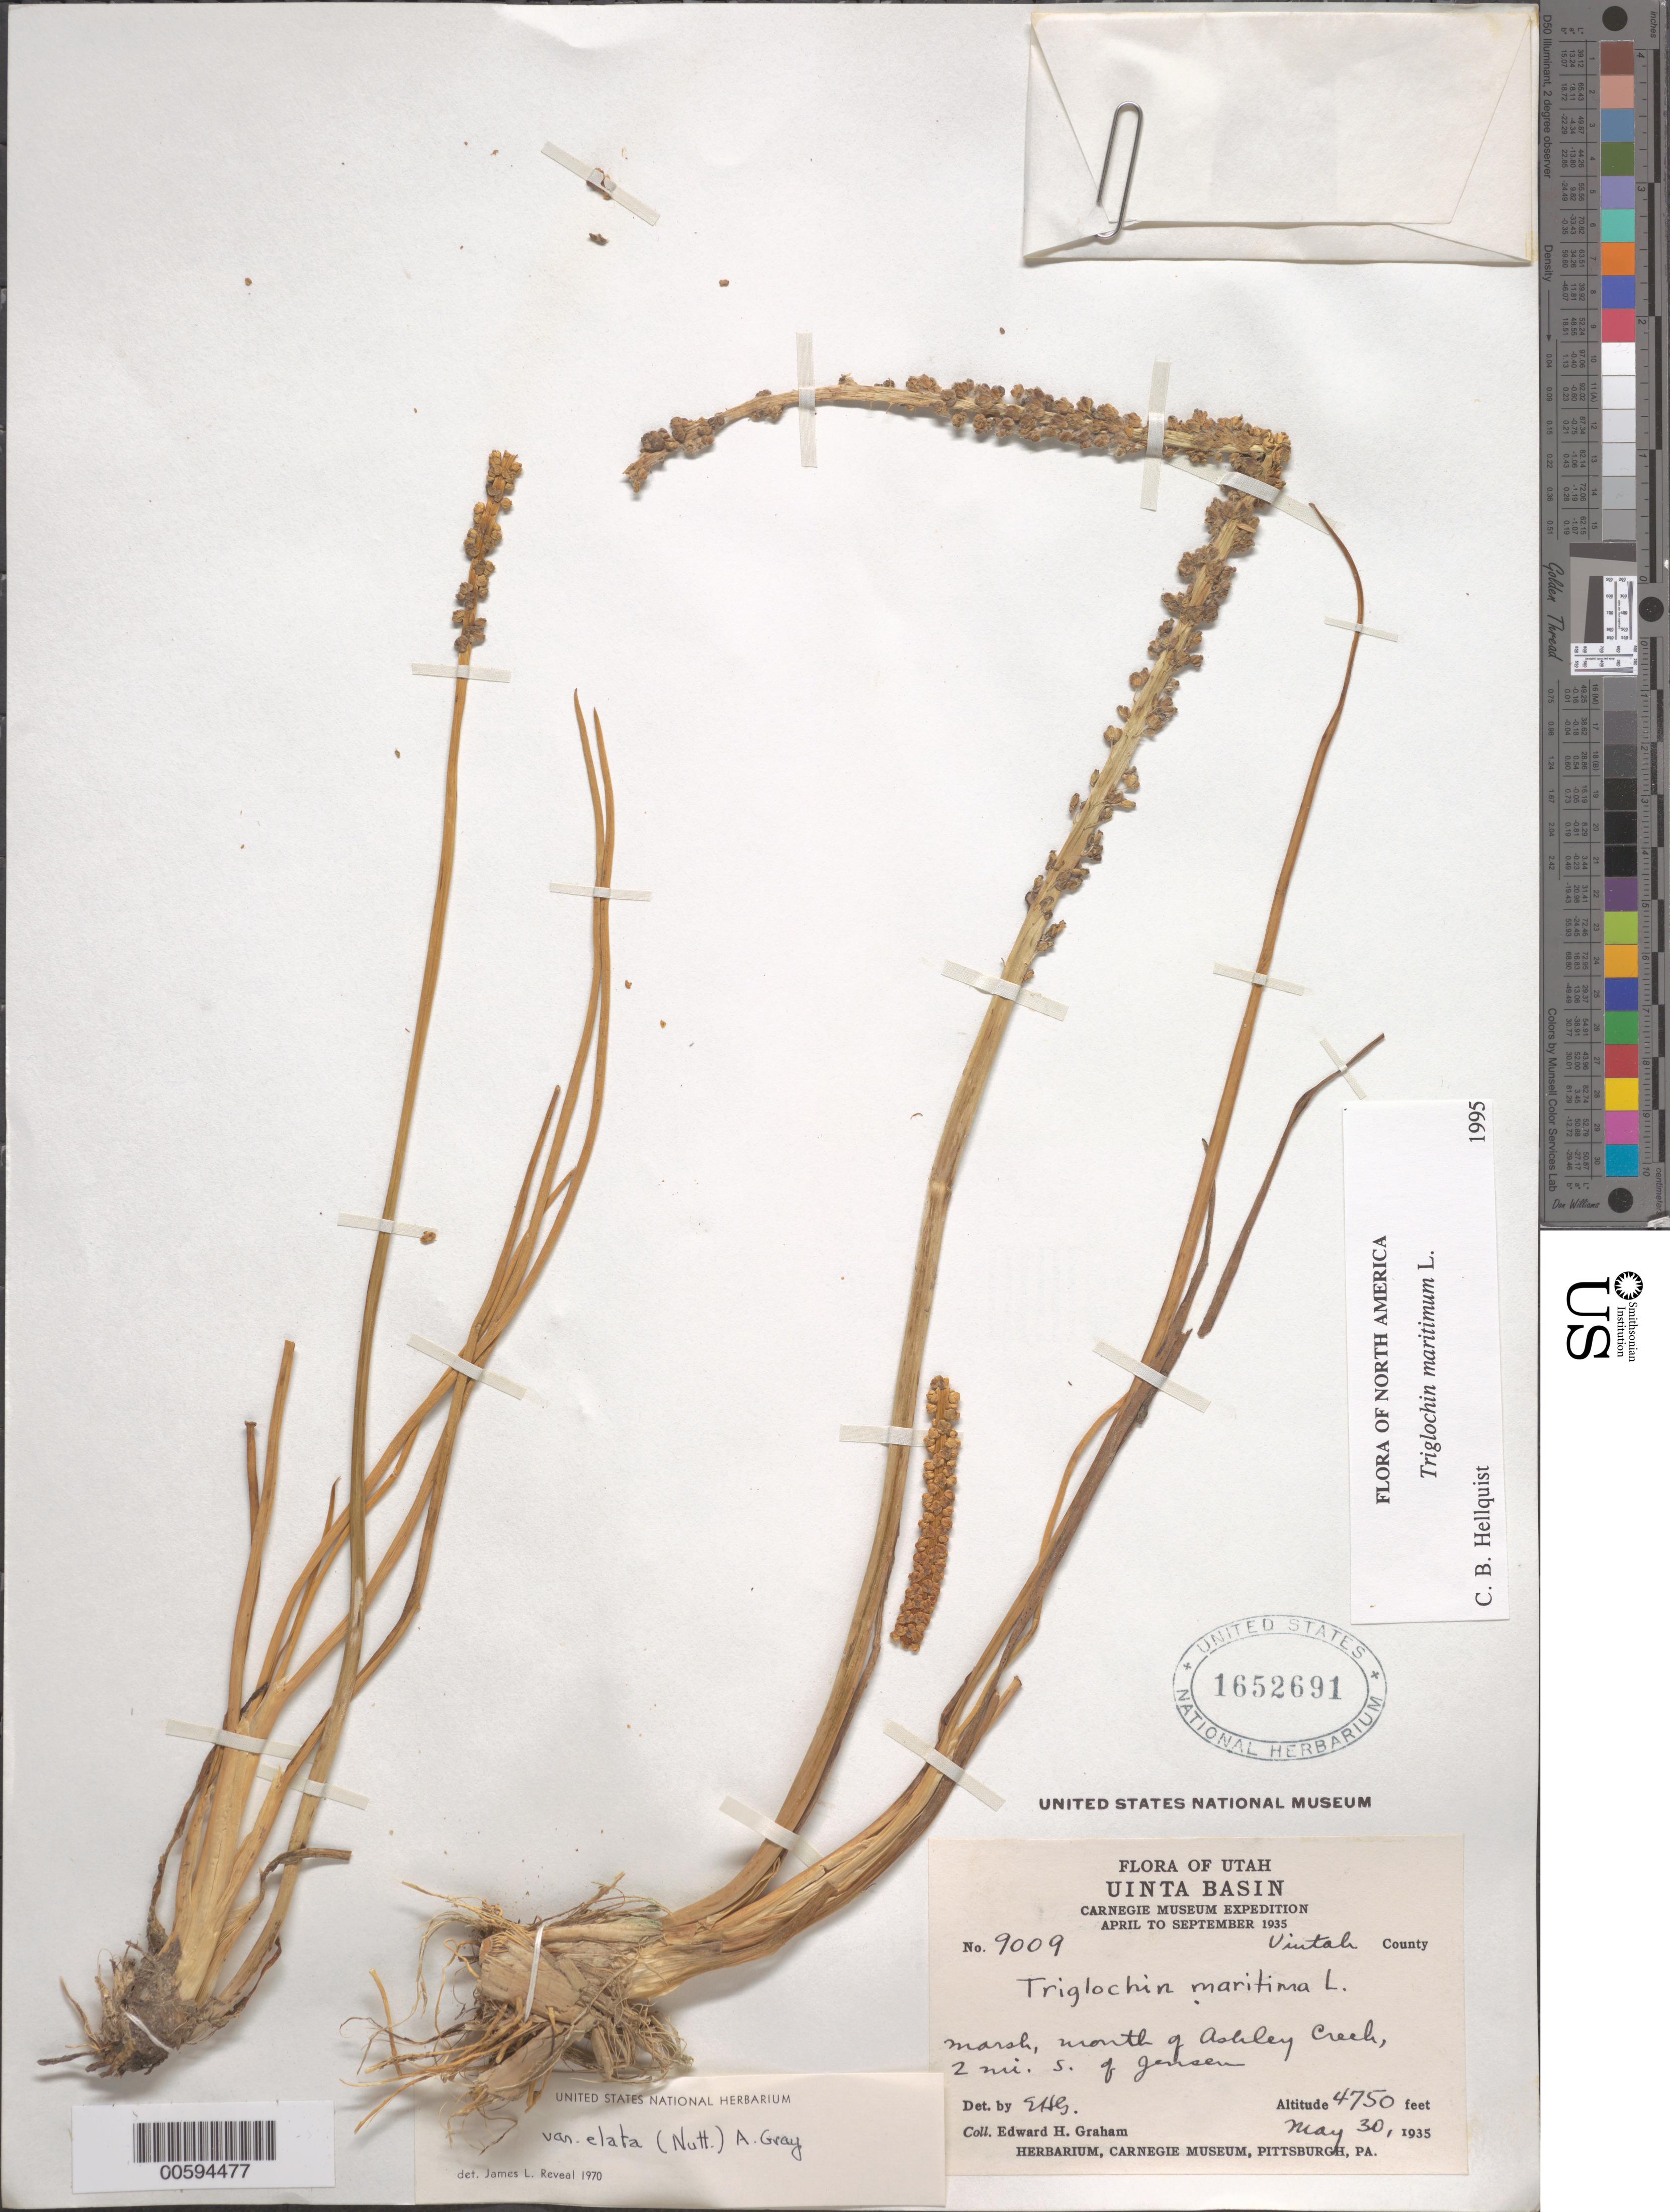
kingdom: Plantae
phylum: Tracheophyta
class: Liliopsida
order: Alismatales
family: Juncaginaceae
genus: Triglochin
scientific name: Triglochin maritima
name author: L.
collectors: E. H. Graham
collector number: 9009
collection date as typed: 30 May 1935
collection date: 1935-05-30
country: United States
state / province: Utah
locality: Uinta Basin, N of Ashley Creek, S of Jensen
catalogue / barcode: US 1652691